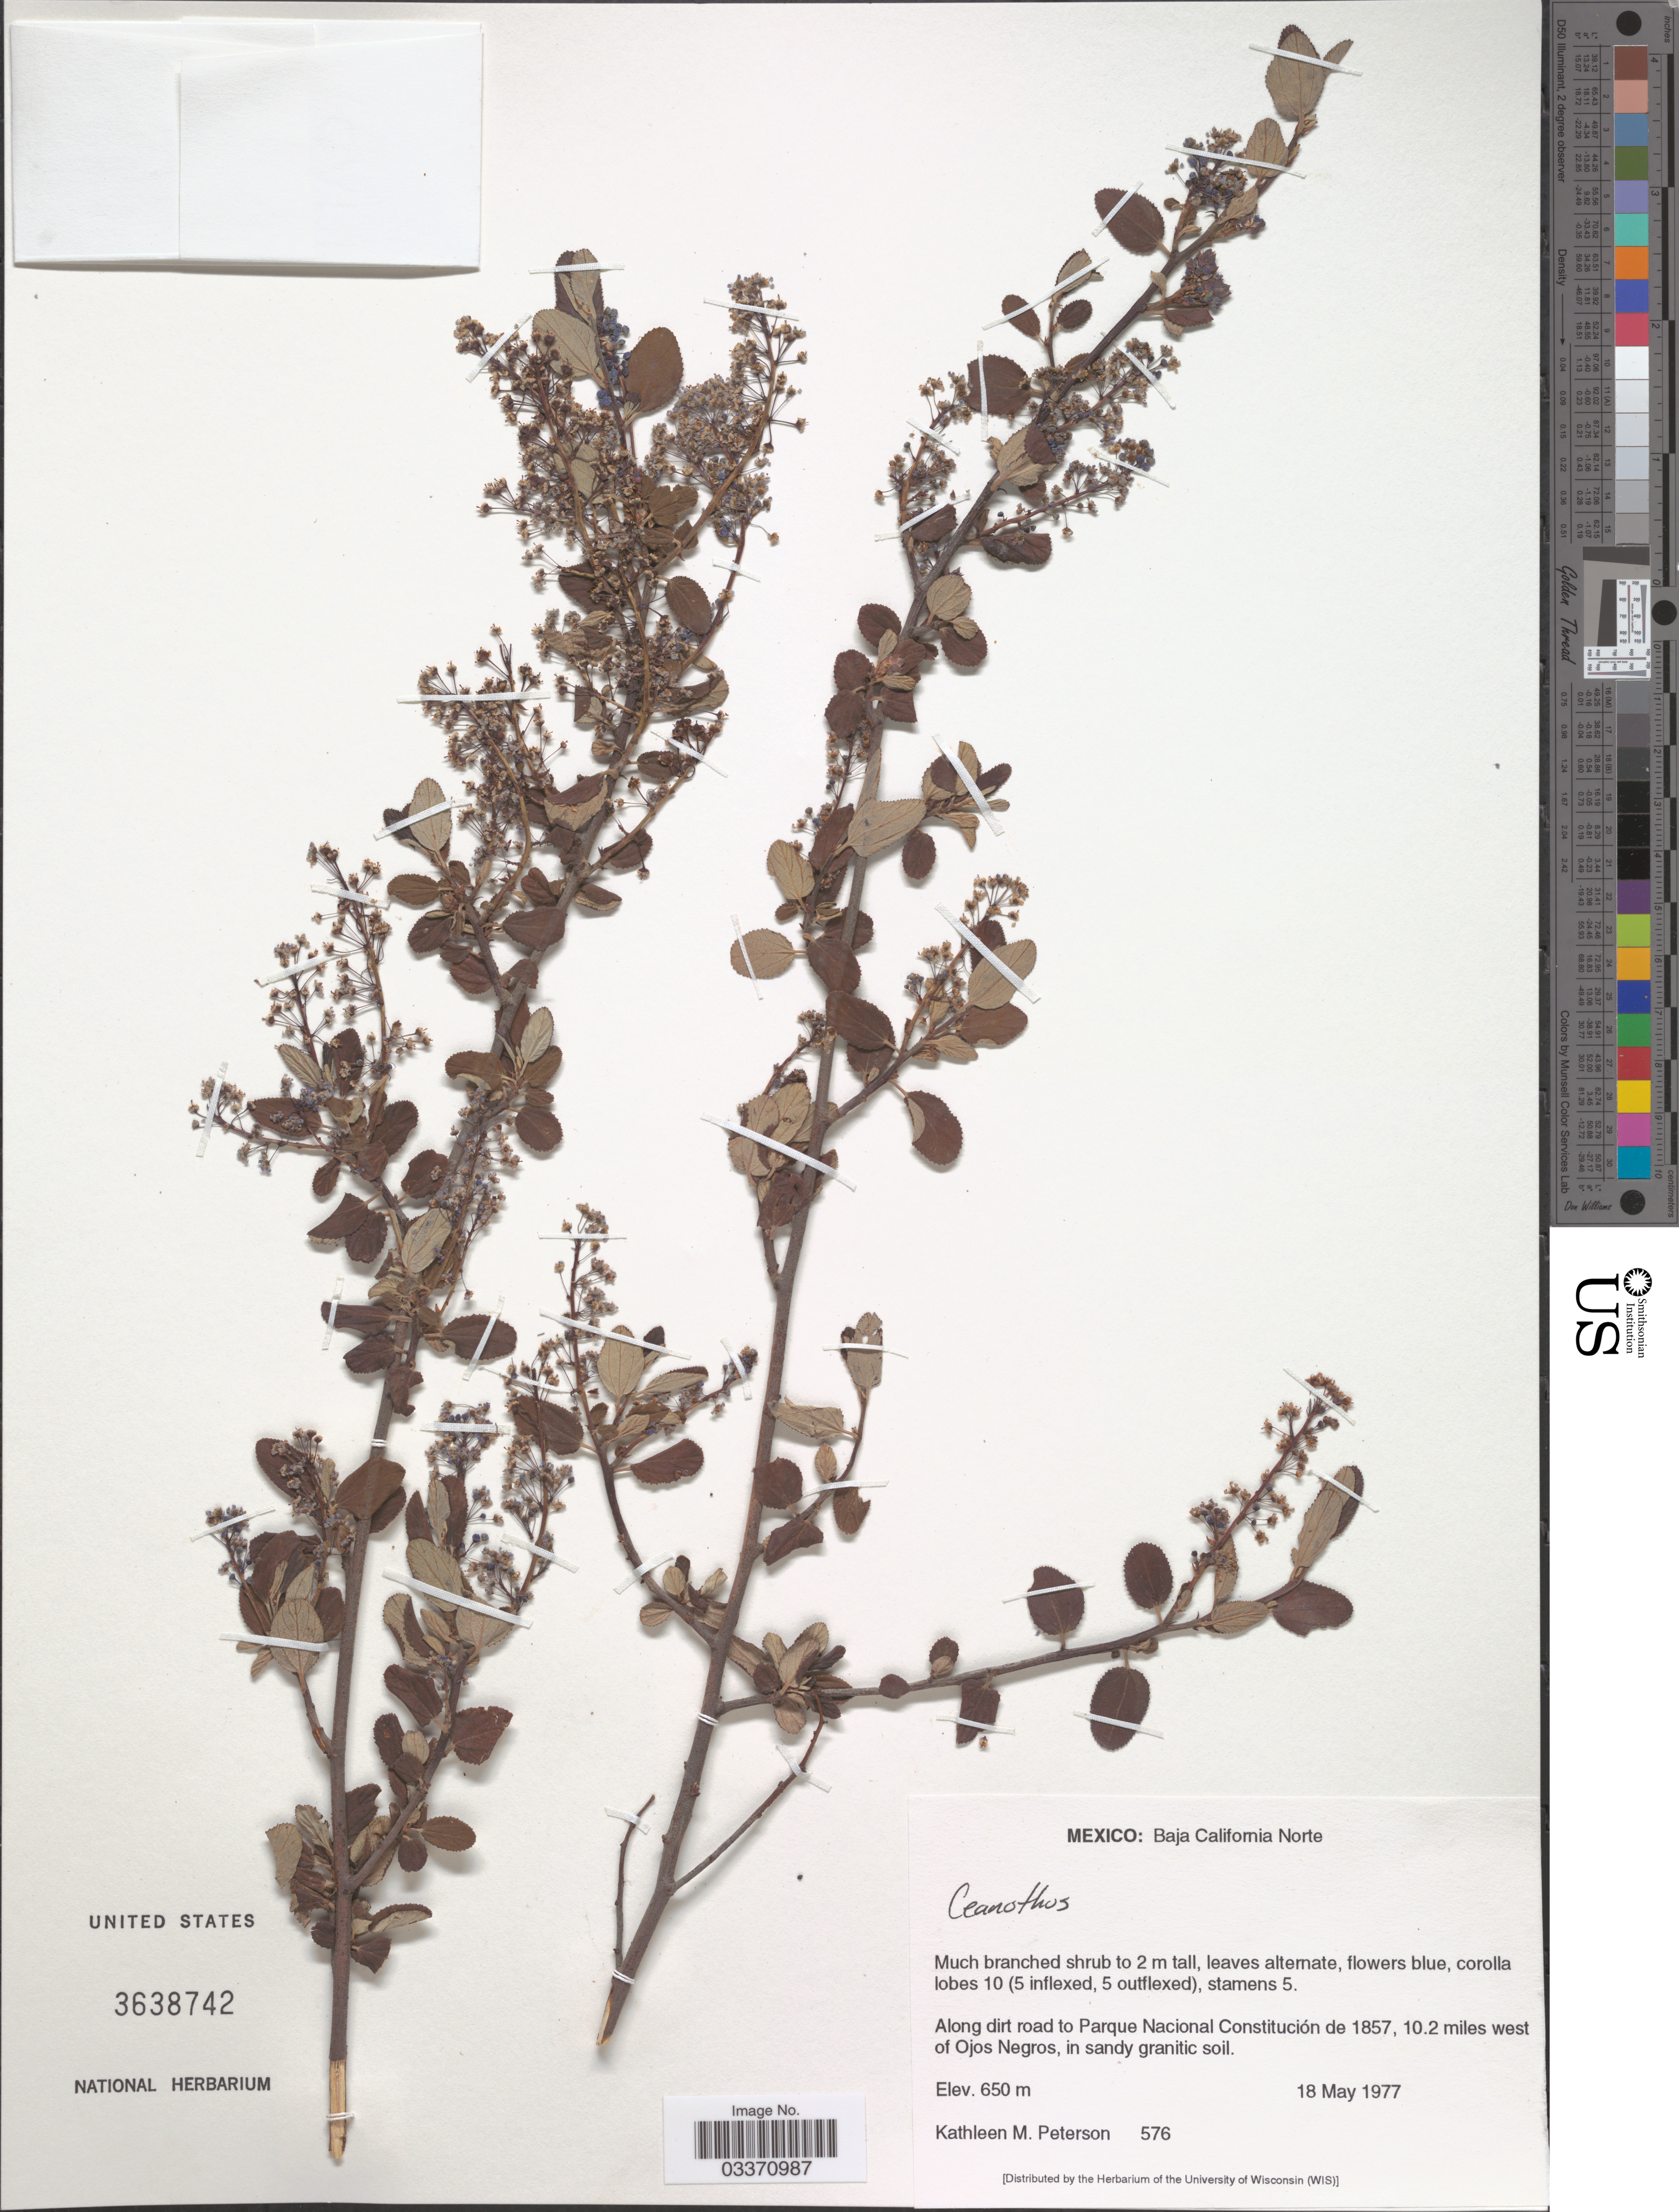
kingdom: Plantae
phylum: Tracheophyta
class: Magnoliopsida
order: Rosales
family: Rhamnaceae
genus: Ceanothus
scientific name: Ceanothus sp.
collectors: K. Peterson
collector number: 576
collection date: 1977-05-18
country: Mexico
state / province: Baja California Norte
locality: Along dirt road to Parque Nacional Constitucíon de 1857, 10.2 miles west of Ojos Negros.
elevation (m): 650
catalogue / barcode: US 3638742